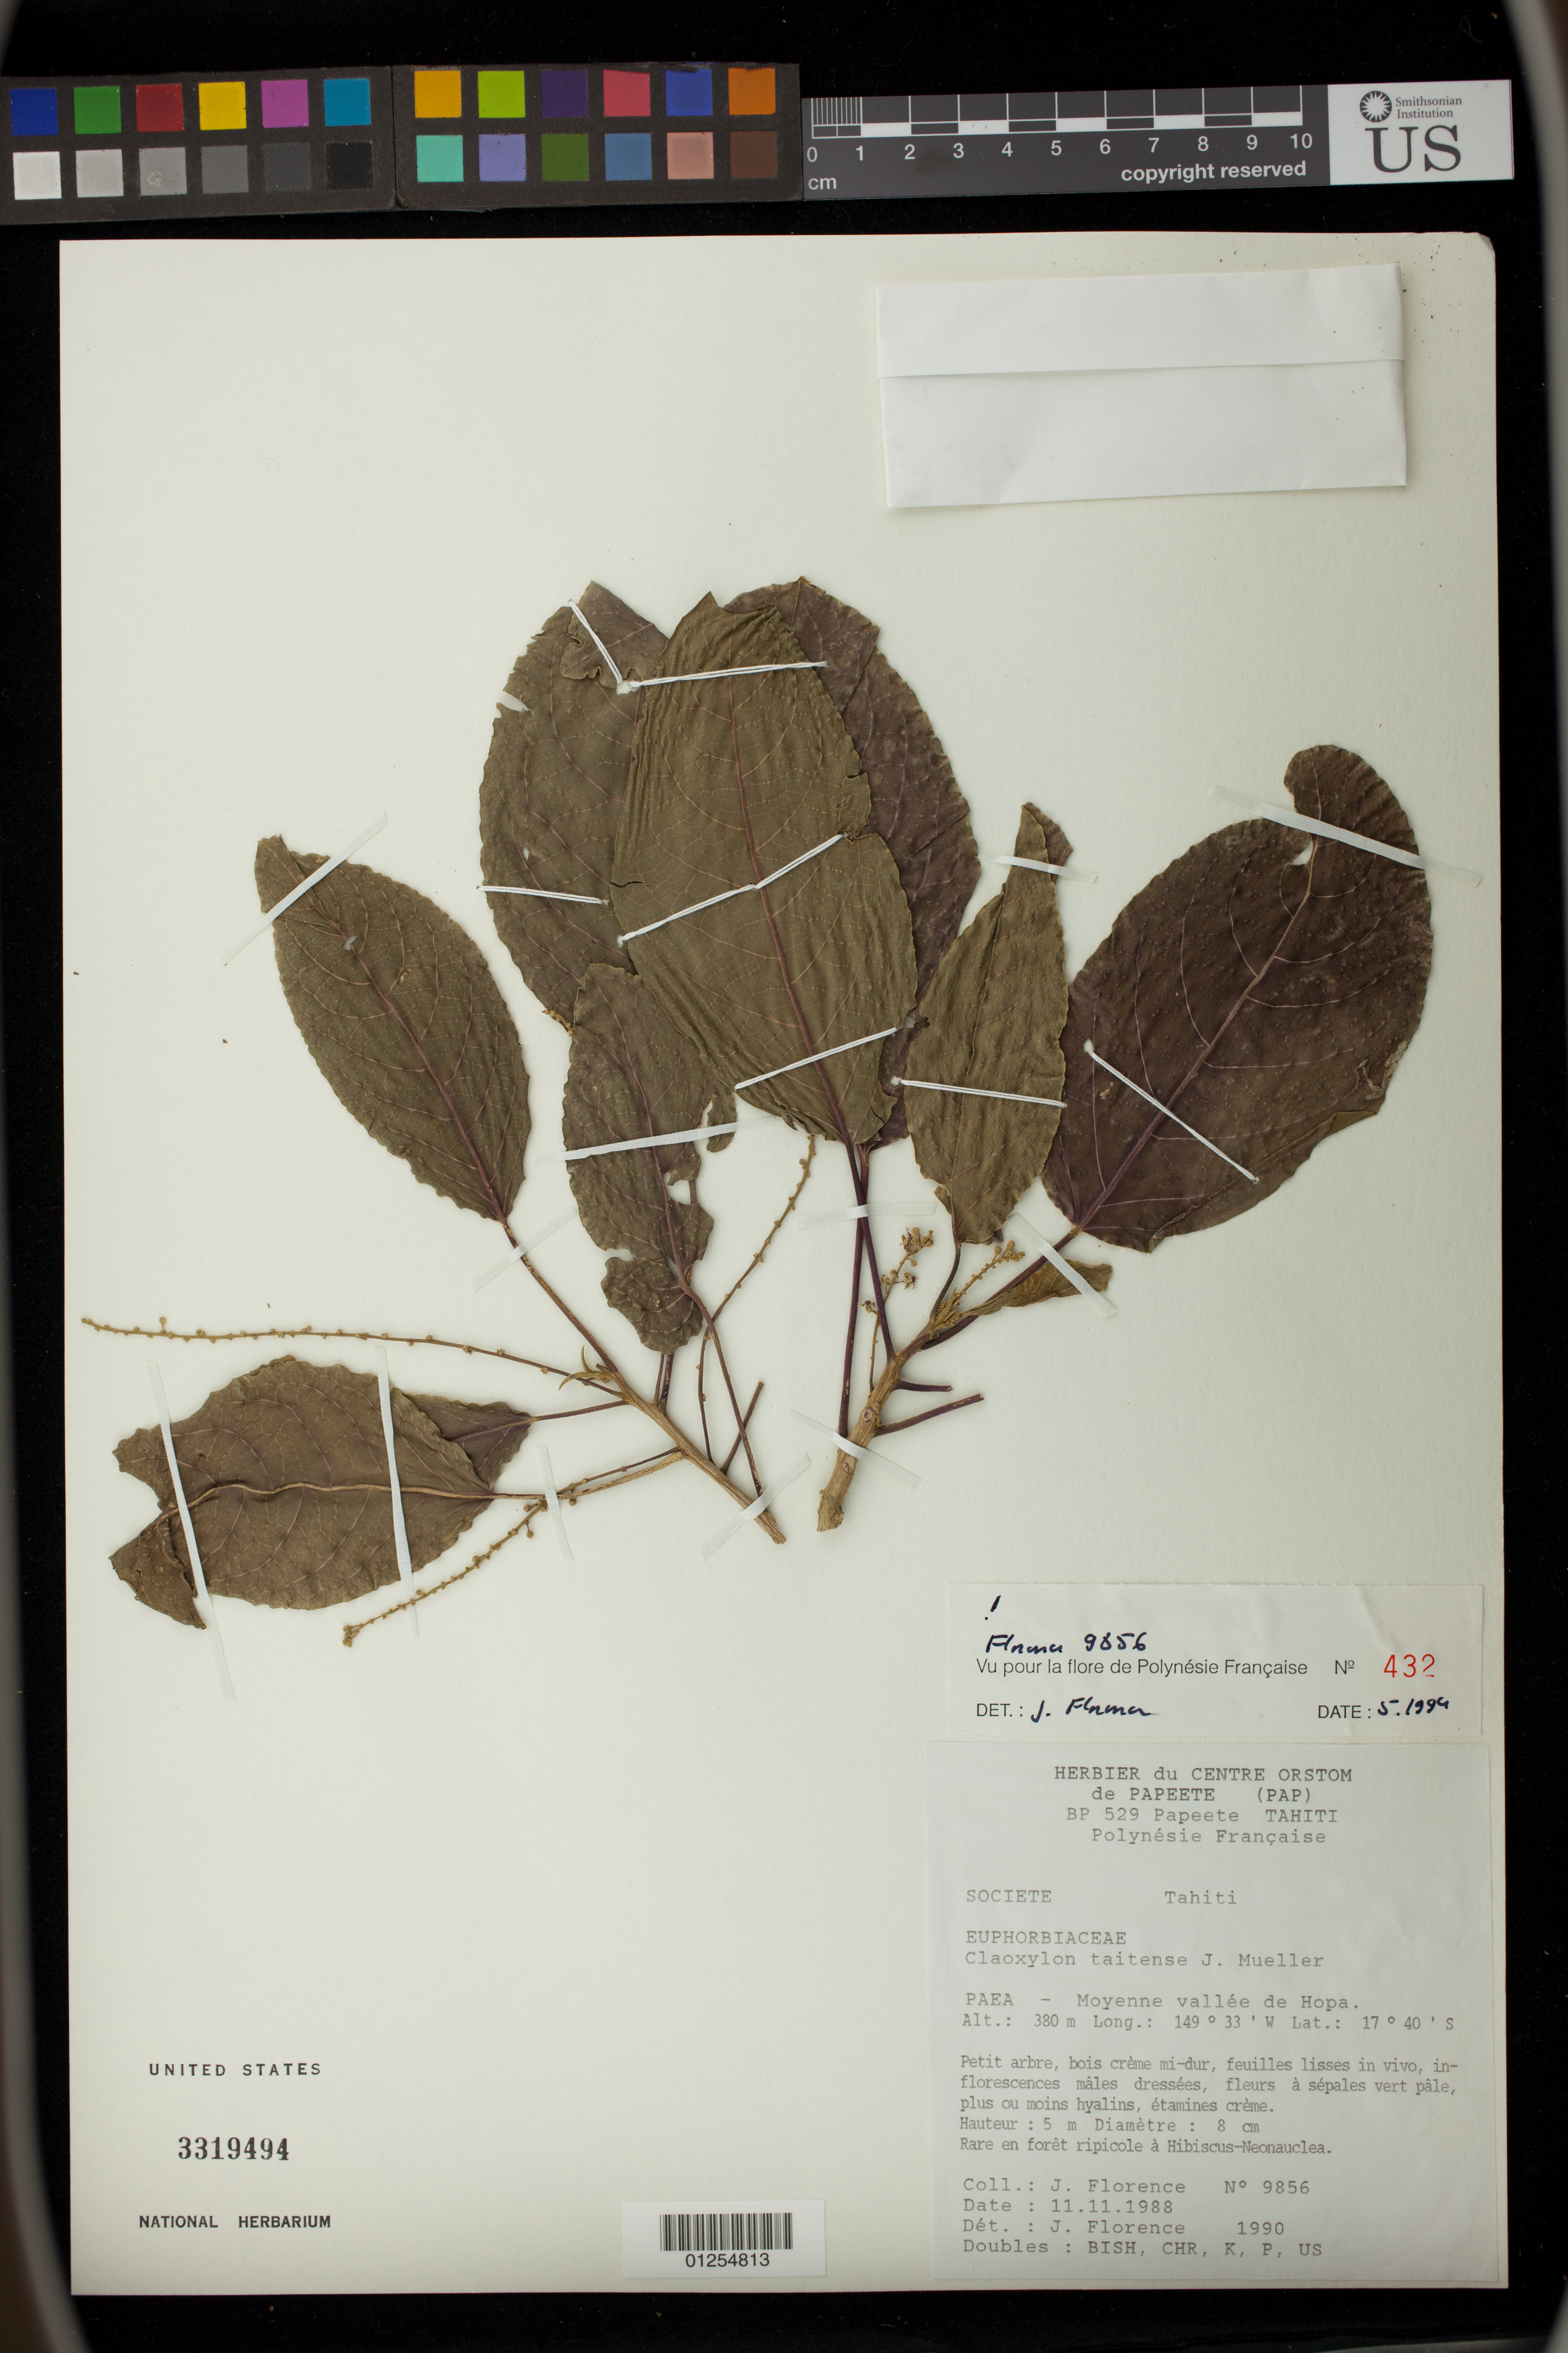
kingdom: Plantae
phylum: Tracheophyta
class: Magnoliopsida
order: Malpighiales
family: Euphorbiaceae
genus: Claoxylon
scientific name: Claoxylon taitense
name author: Müll. Arg.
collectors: J. Florence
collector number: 9856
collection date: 1988-11-11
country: French Polynesia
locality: Tahiti. Paea - Moyenne vallee de Hopa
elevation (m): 380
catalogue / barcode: US 3319494